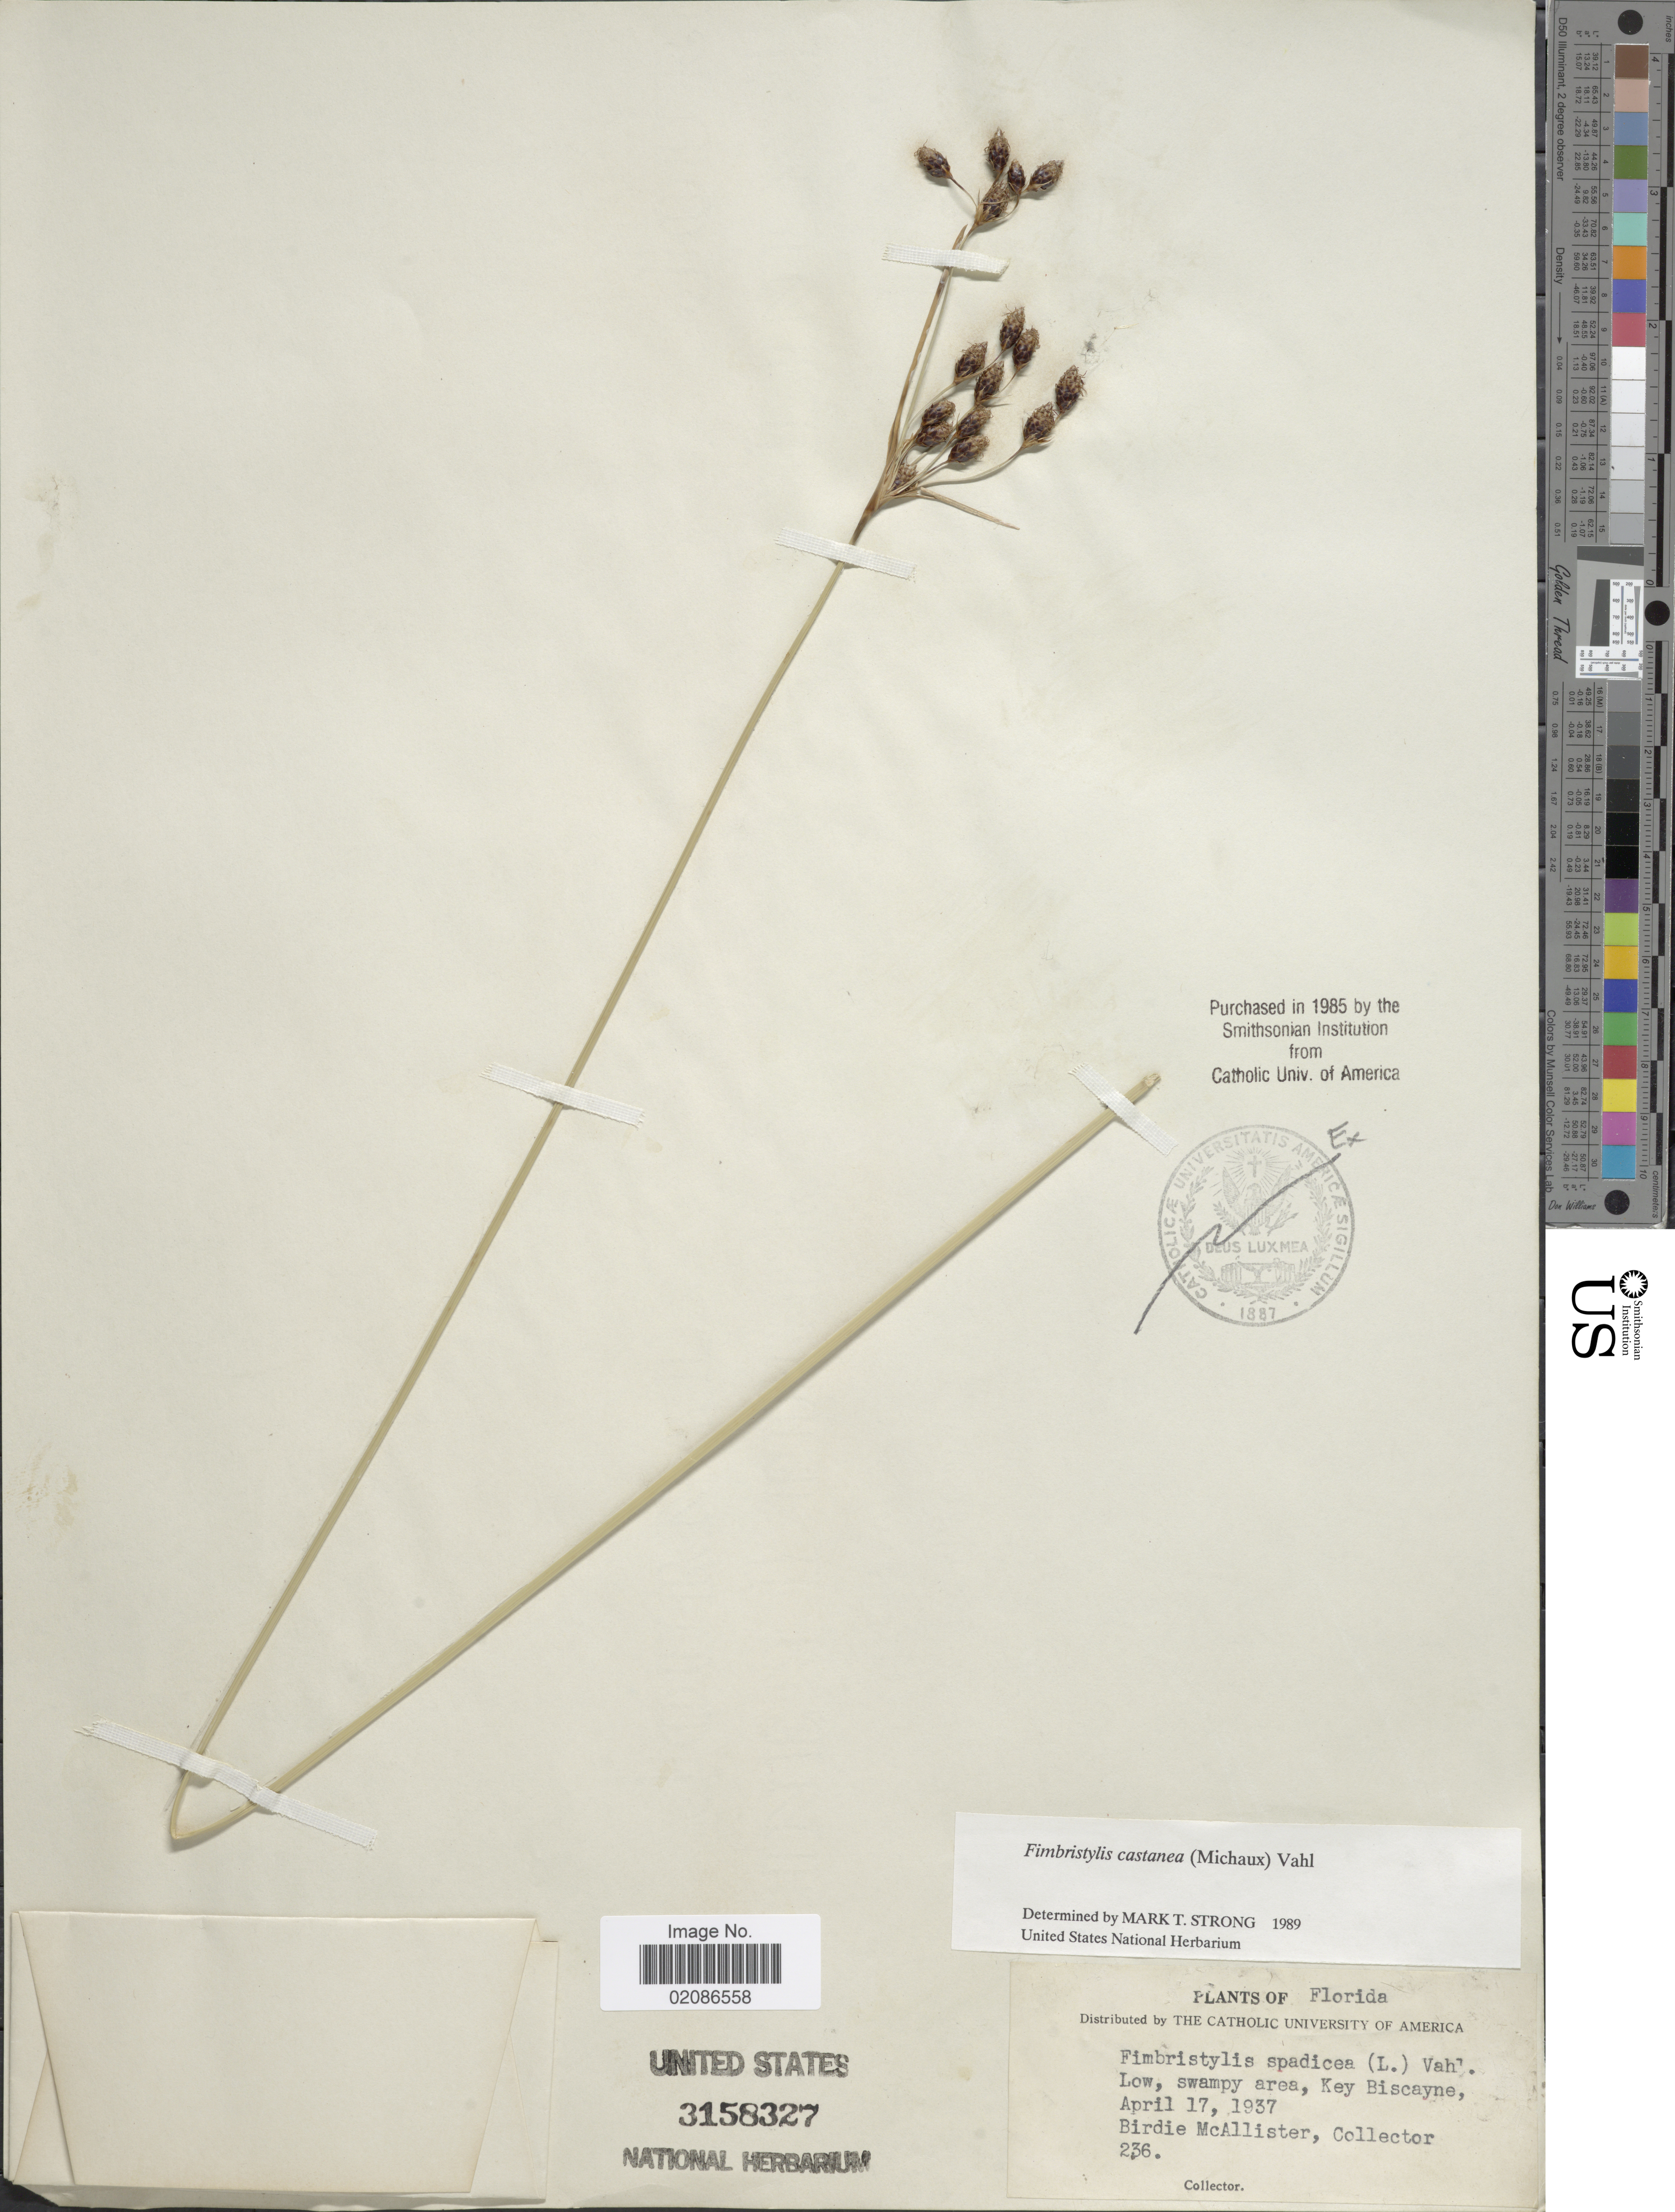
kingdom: Plantae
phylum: Tracheophyta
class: Liliopsida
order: Poales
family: Cyperaceae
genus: Fimbristylis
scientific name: Fimbristylis castanea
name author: (Michx.) Vahl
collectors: B. McAllister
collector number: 236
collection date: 1937-04-17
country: United States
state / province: Florida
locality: Low, swampy area, Key Biscayne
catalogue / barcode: US 3158327